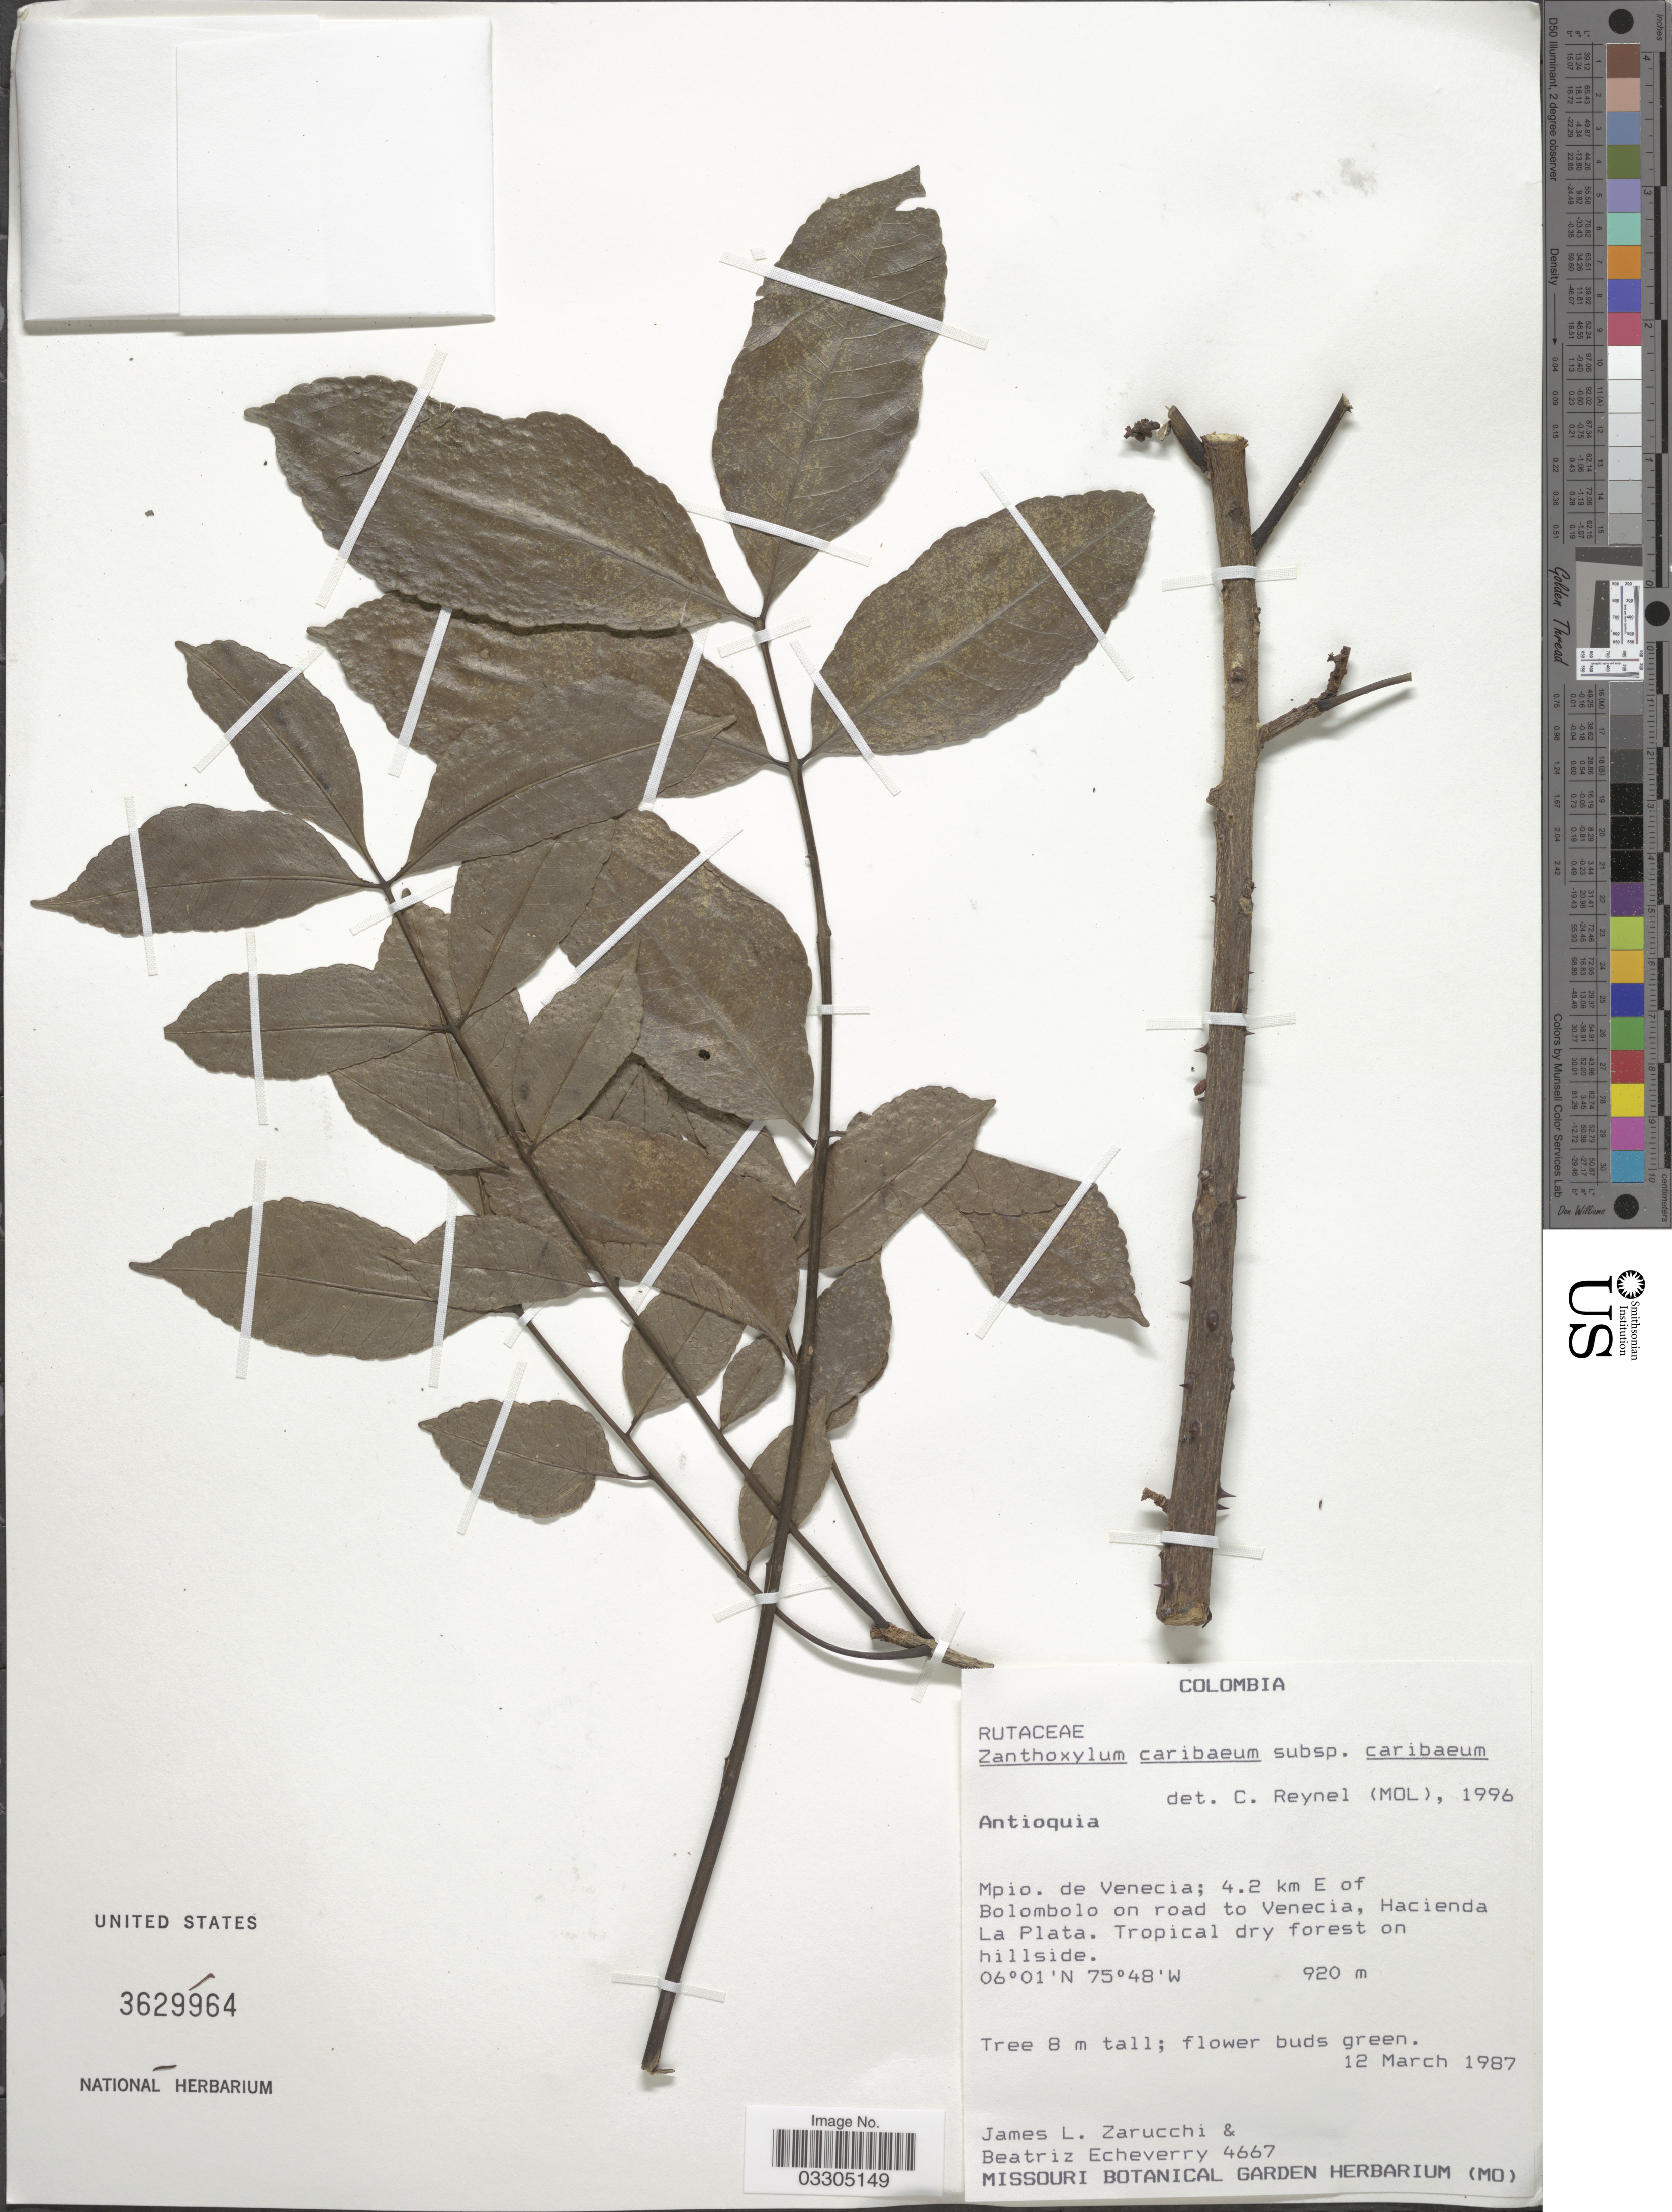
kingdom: Plantae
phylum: Tracheophyta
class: Magnoliopsida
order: Sapindales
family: Rutaceae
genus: Zanthoxylum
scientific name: Zanthoxylum caribaeum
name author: Lam.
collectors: J. L. Zarucchi & B. Echeverry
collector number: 4667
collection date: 1987-03-12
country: Colombia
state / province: Antioquia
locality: Mpio. de Venecia; 4.2 km E of Bolombolo on road to Venecia, Hacienda La Plata.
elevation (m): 920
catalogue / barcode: US 3629964